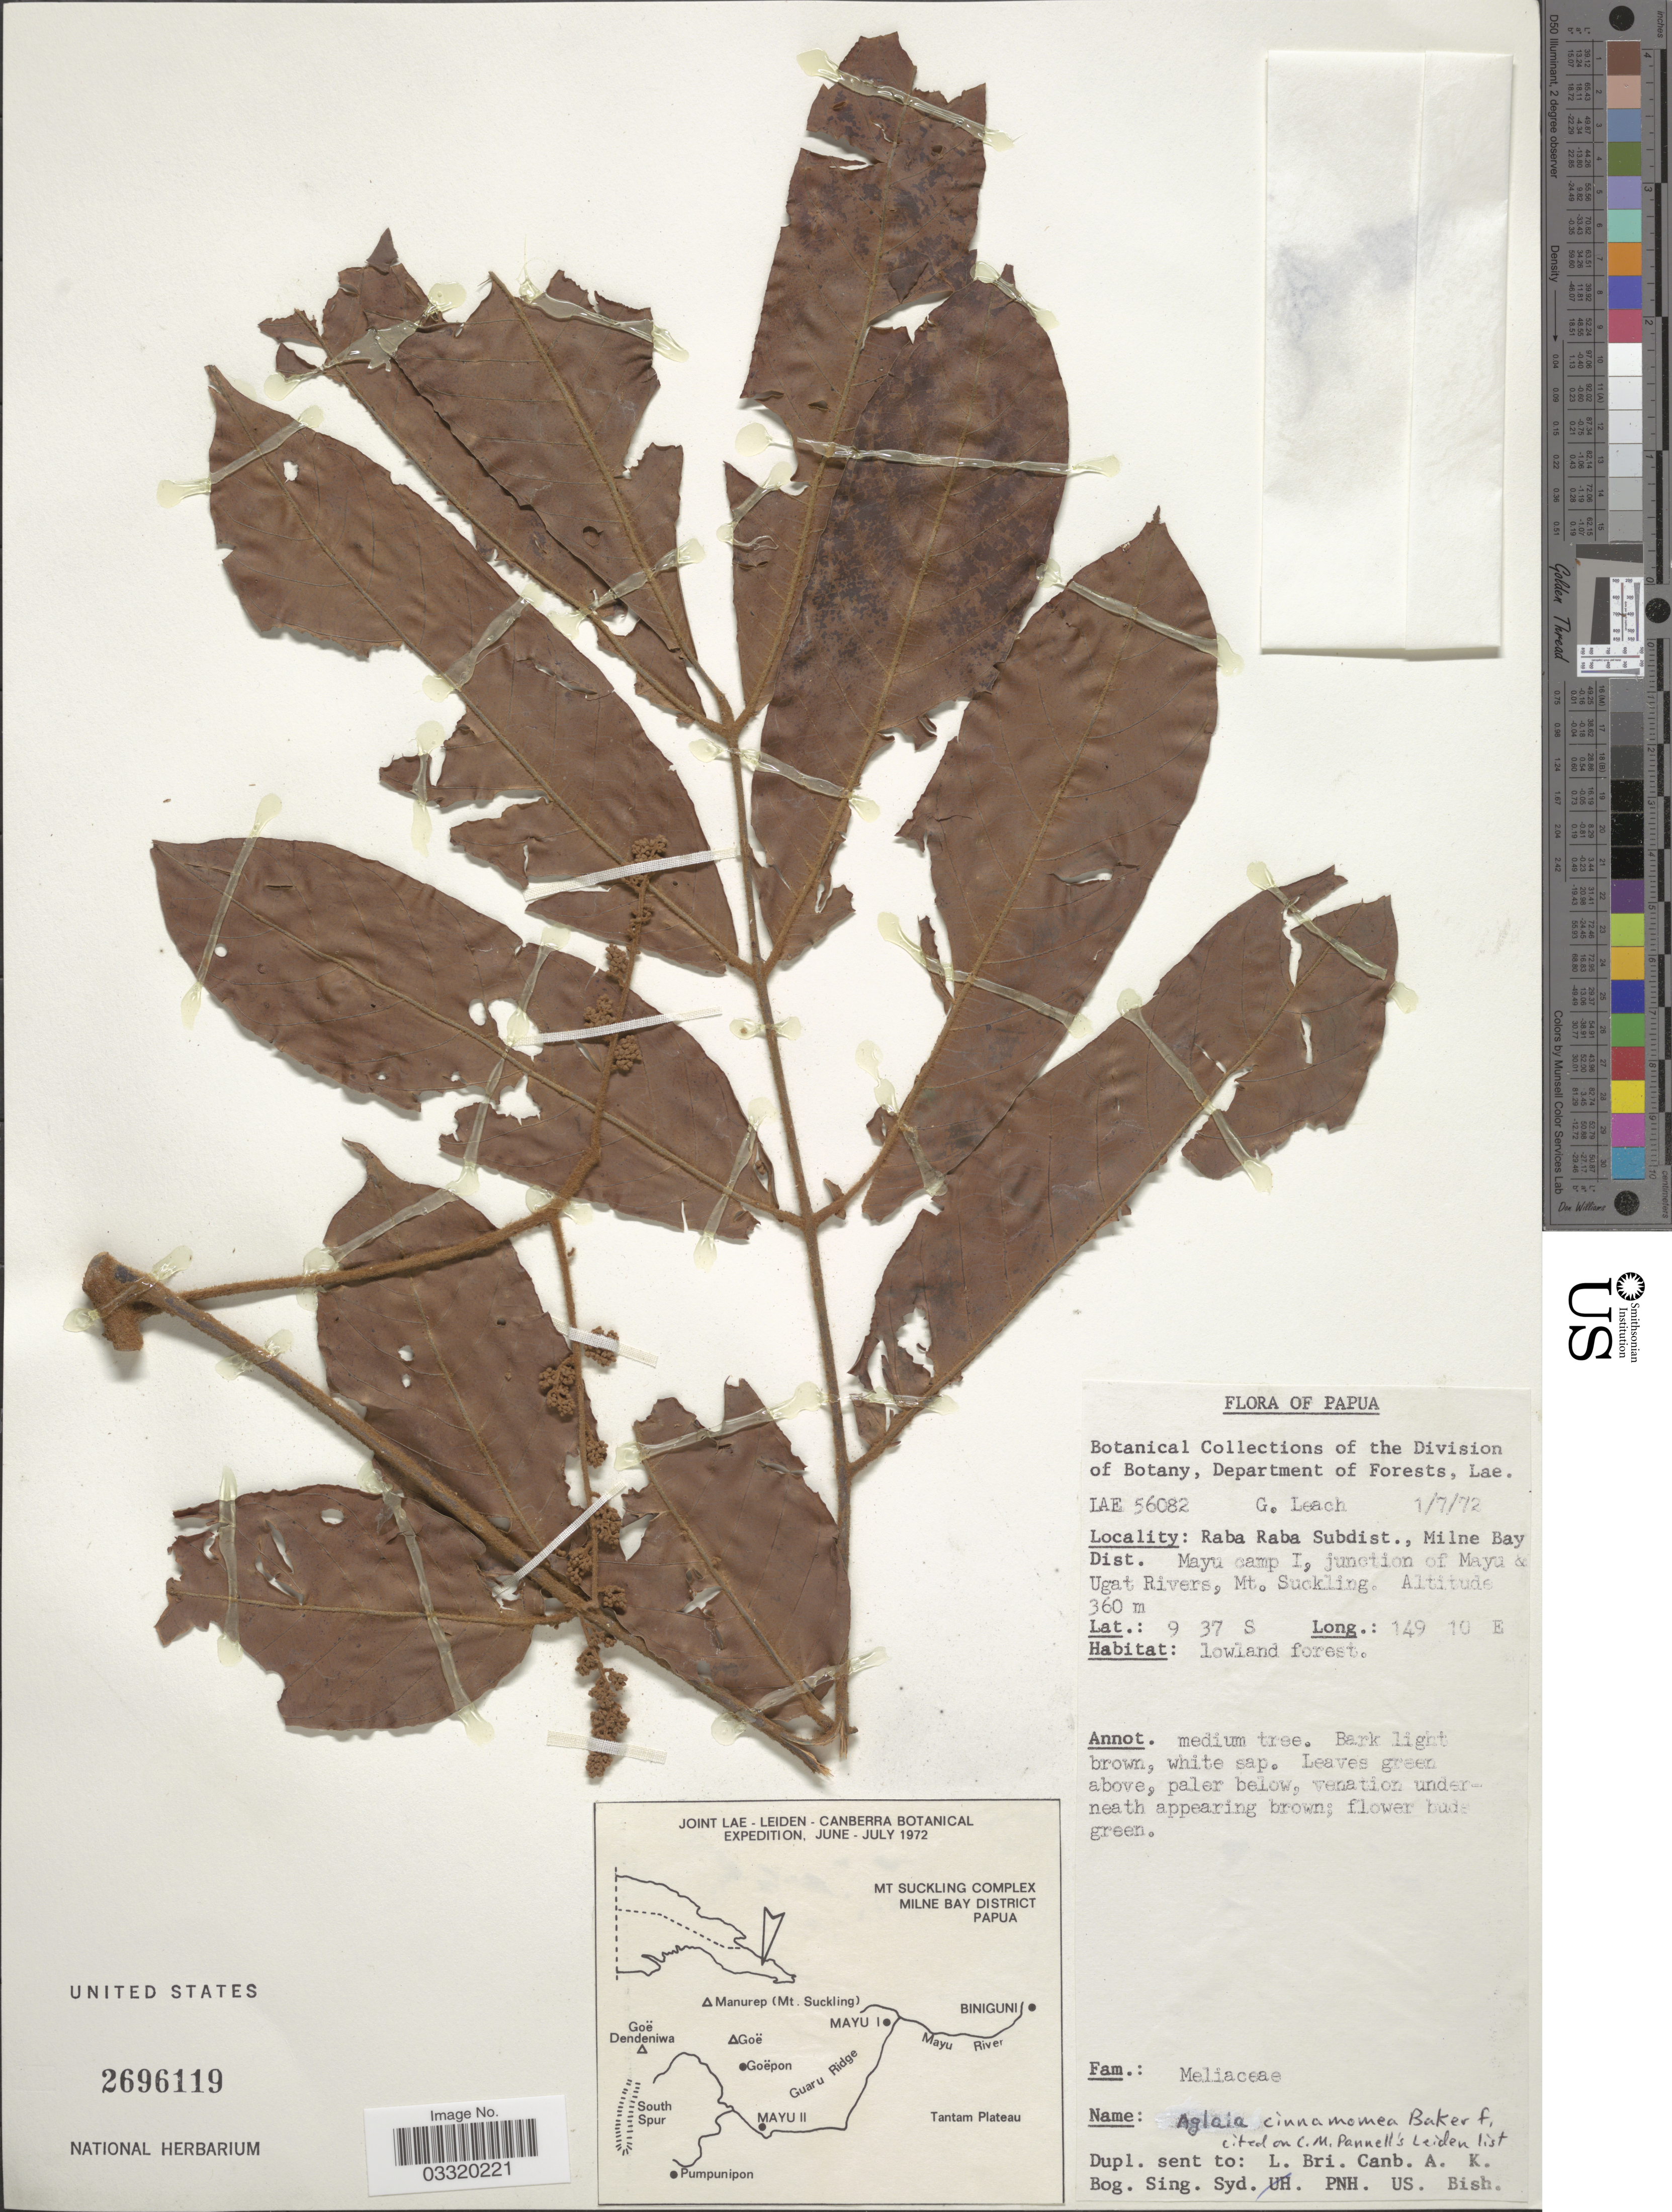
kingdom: Plantae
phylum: Tracheophyta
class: Magnoliopsida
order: Sapindales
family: Meliaceae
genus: Aglaia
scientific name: Aglaia cinnamomea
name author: Baker f.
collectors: G. Leach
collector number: LAE 56082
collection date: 1972-07-01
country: Papua New Guinea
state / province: Milne Bay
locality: Papua. Raba Raba Subdist., Milne Bay Dist. Mayu camp I, junction of Mayu & Ugat Rivers, Mt. Suckling.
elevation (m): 360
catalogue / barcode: US 2696119